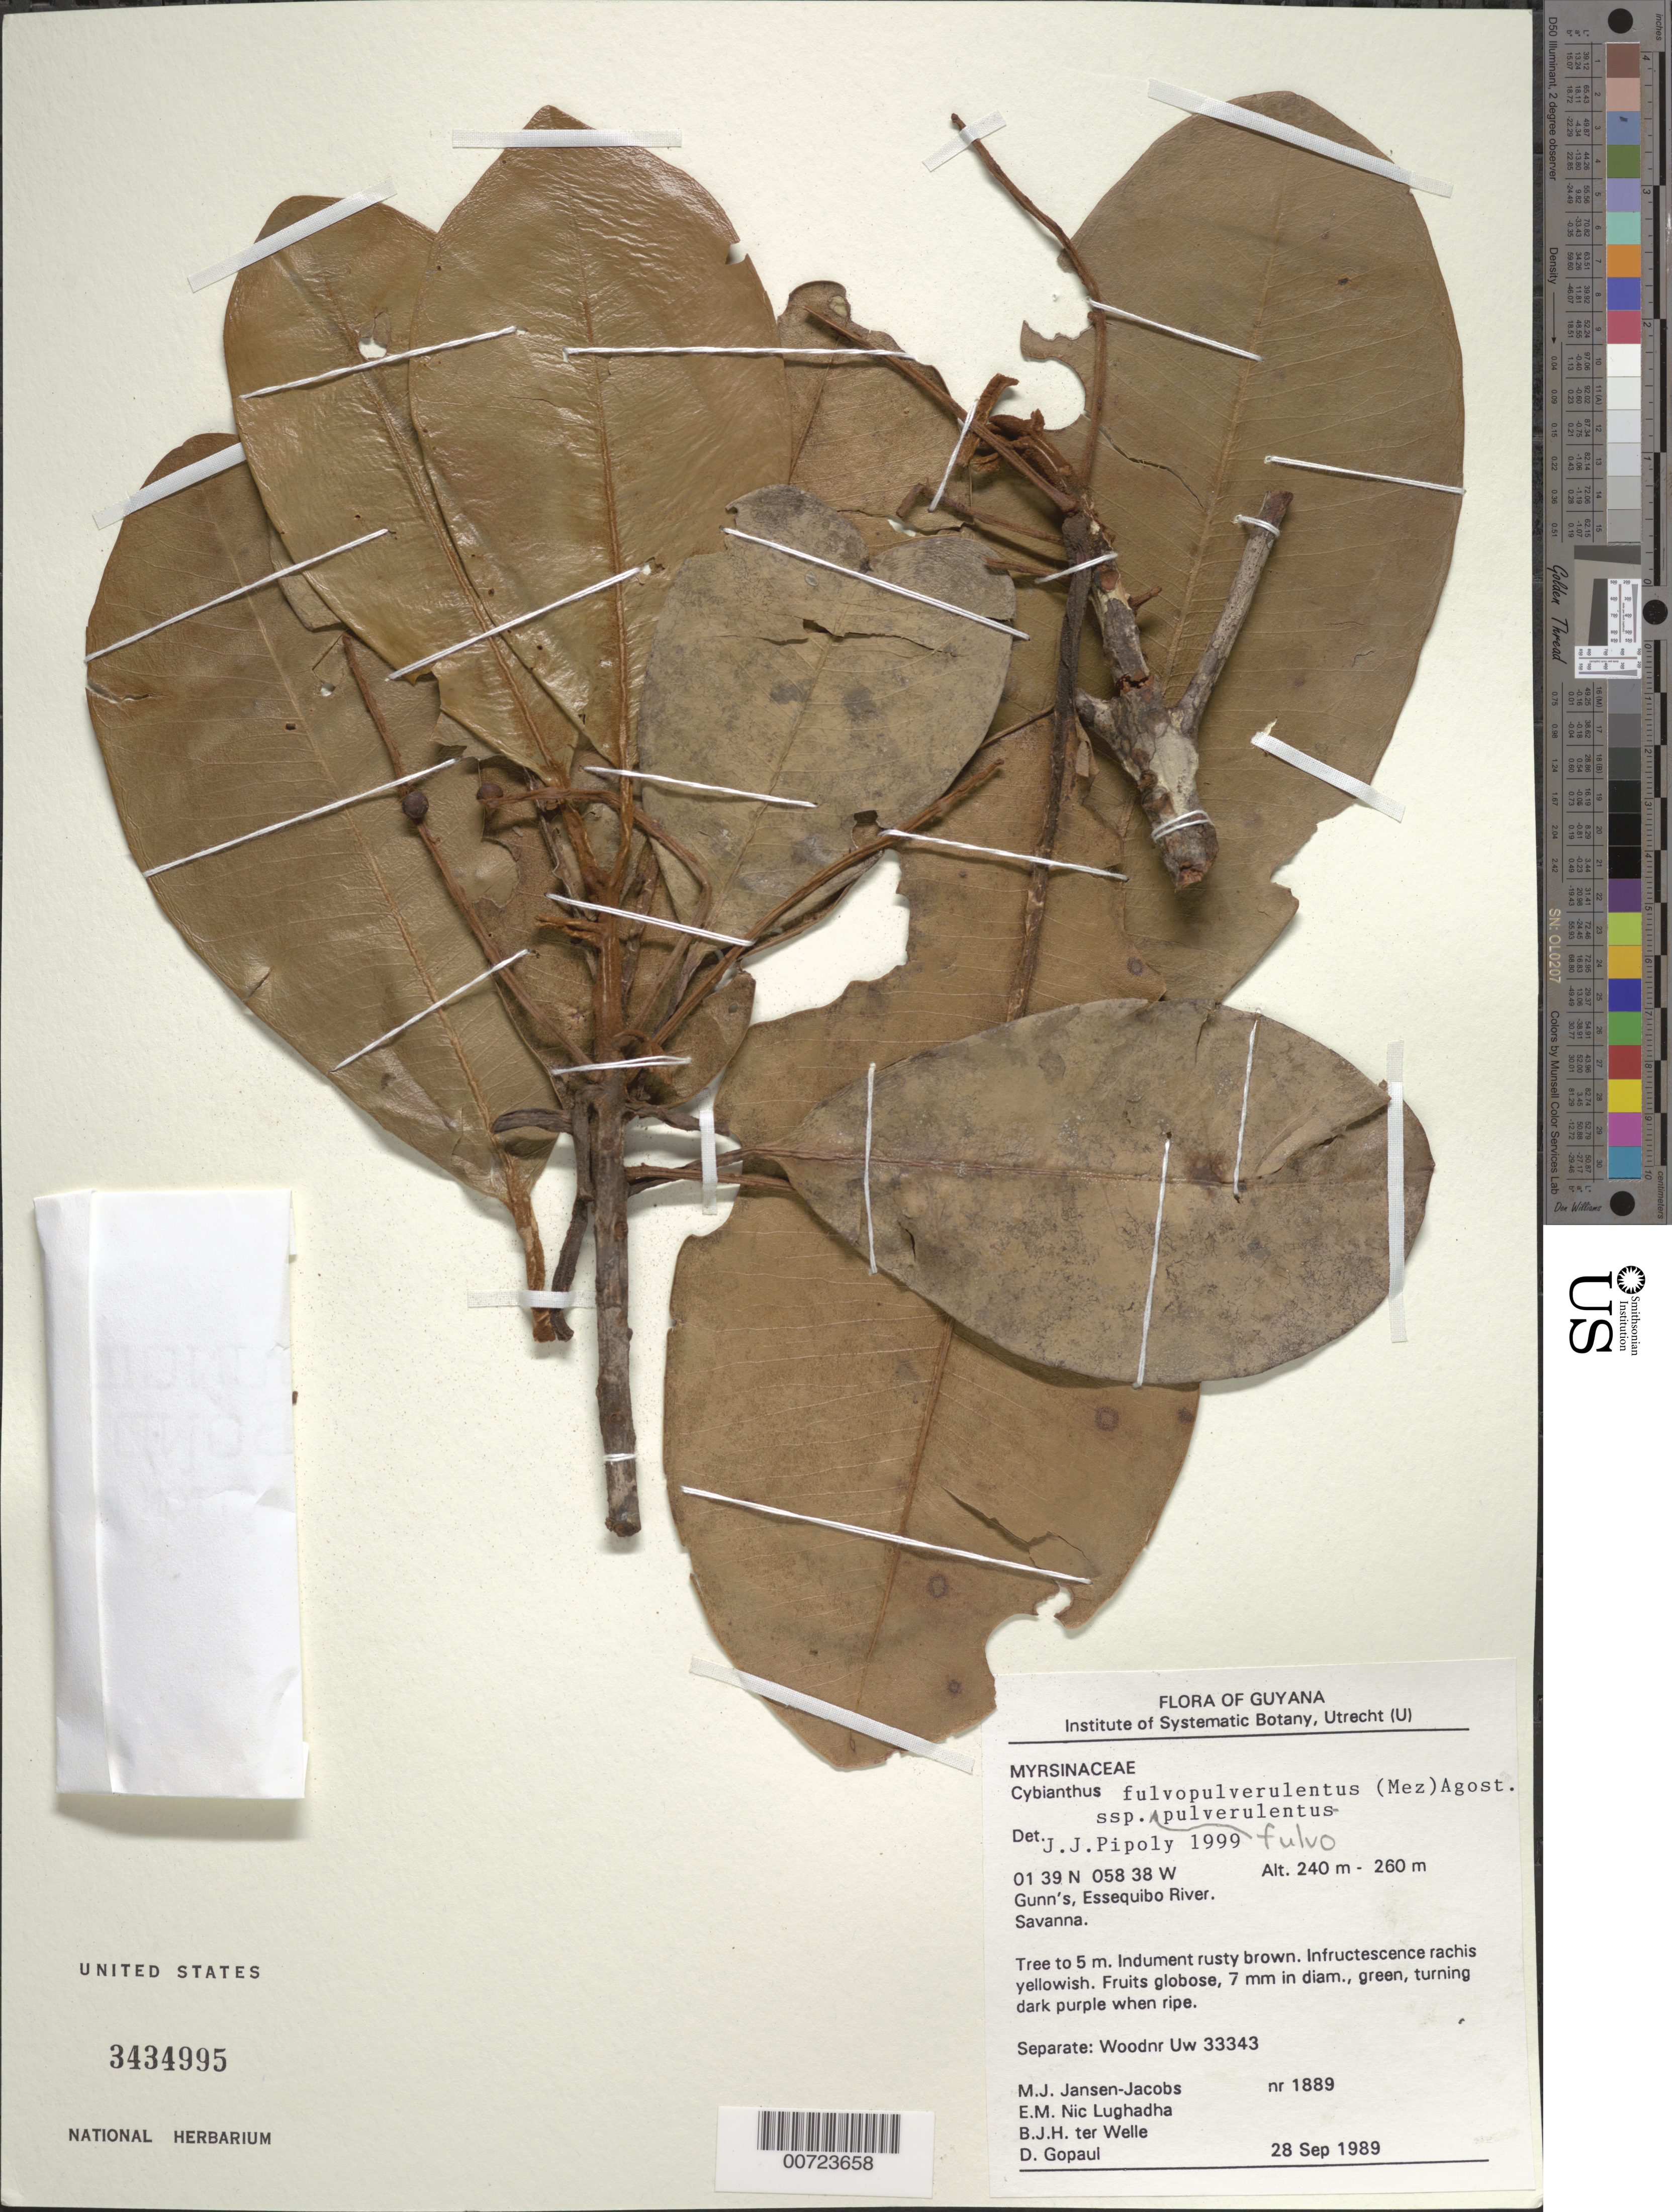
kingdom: Plantae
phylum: Tracheophyta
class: Magnoliopsida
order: Ericales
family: Primulaceae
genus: Cybianthus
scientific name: Cybianthus fulvopulverulentus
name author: (Mez) G. Agostini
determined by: Pipoly, J. J., III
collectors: M. J. Jansen-Jacobs, E. Nic Lughadha, B. Welle & D. Gopaul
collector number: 1889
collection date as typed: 28-Sep-89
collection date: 1989-09-28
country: Guyana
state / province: U. Takutu-U. Essequibo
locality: Gunn's, Essequibo River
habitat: Savanna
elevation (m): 240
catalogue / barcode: US 3434995